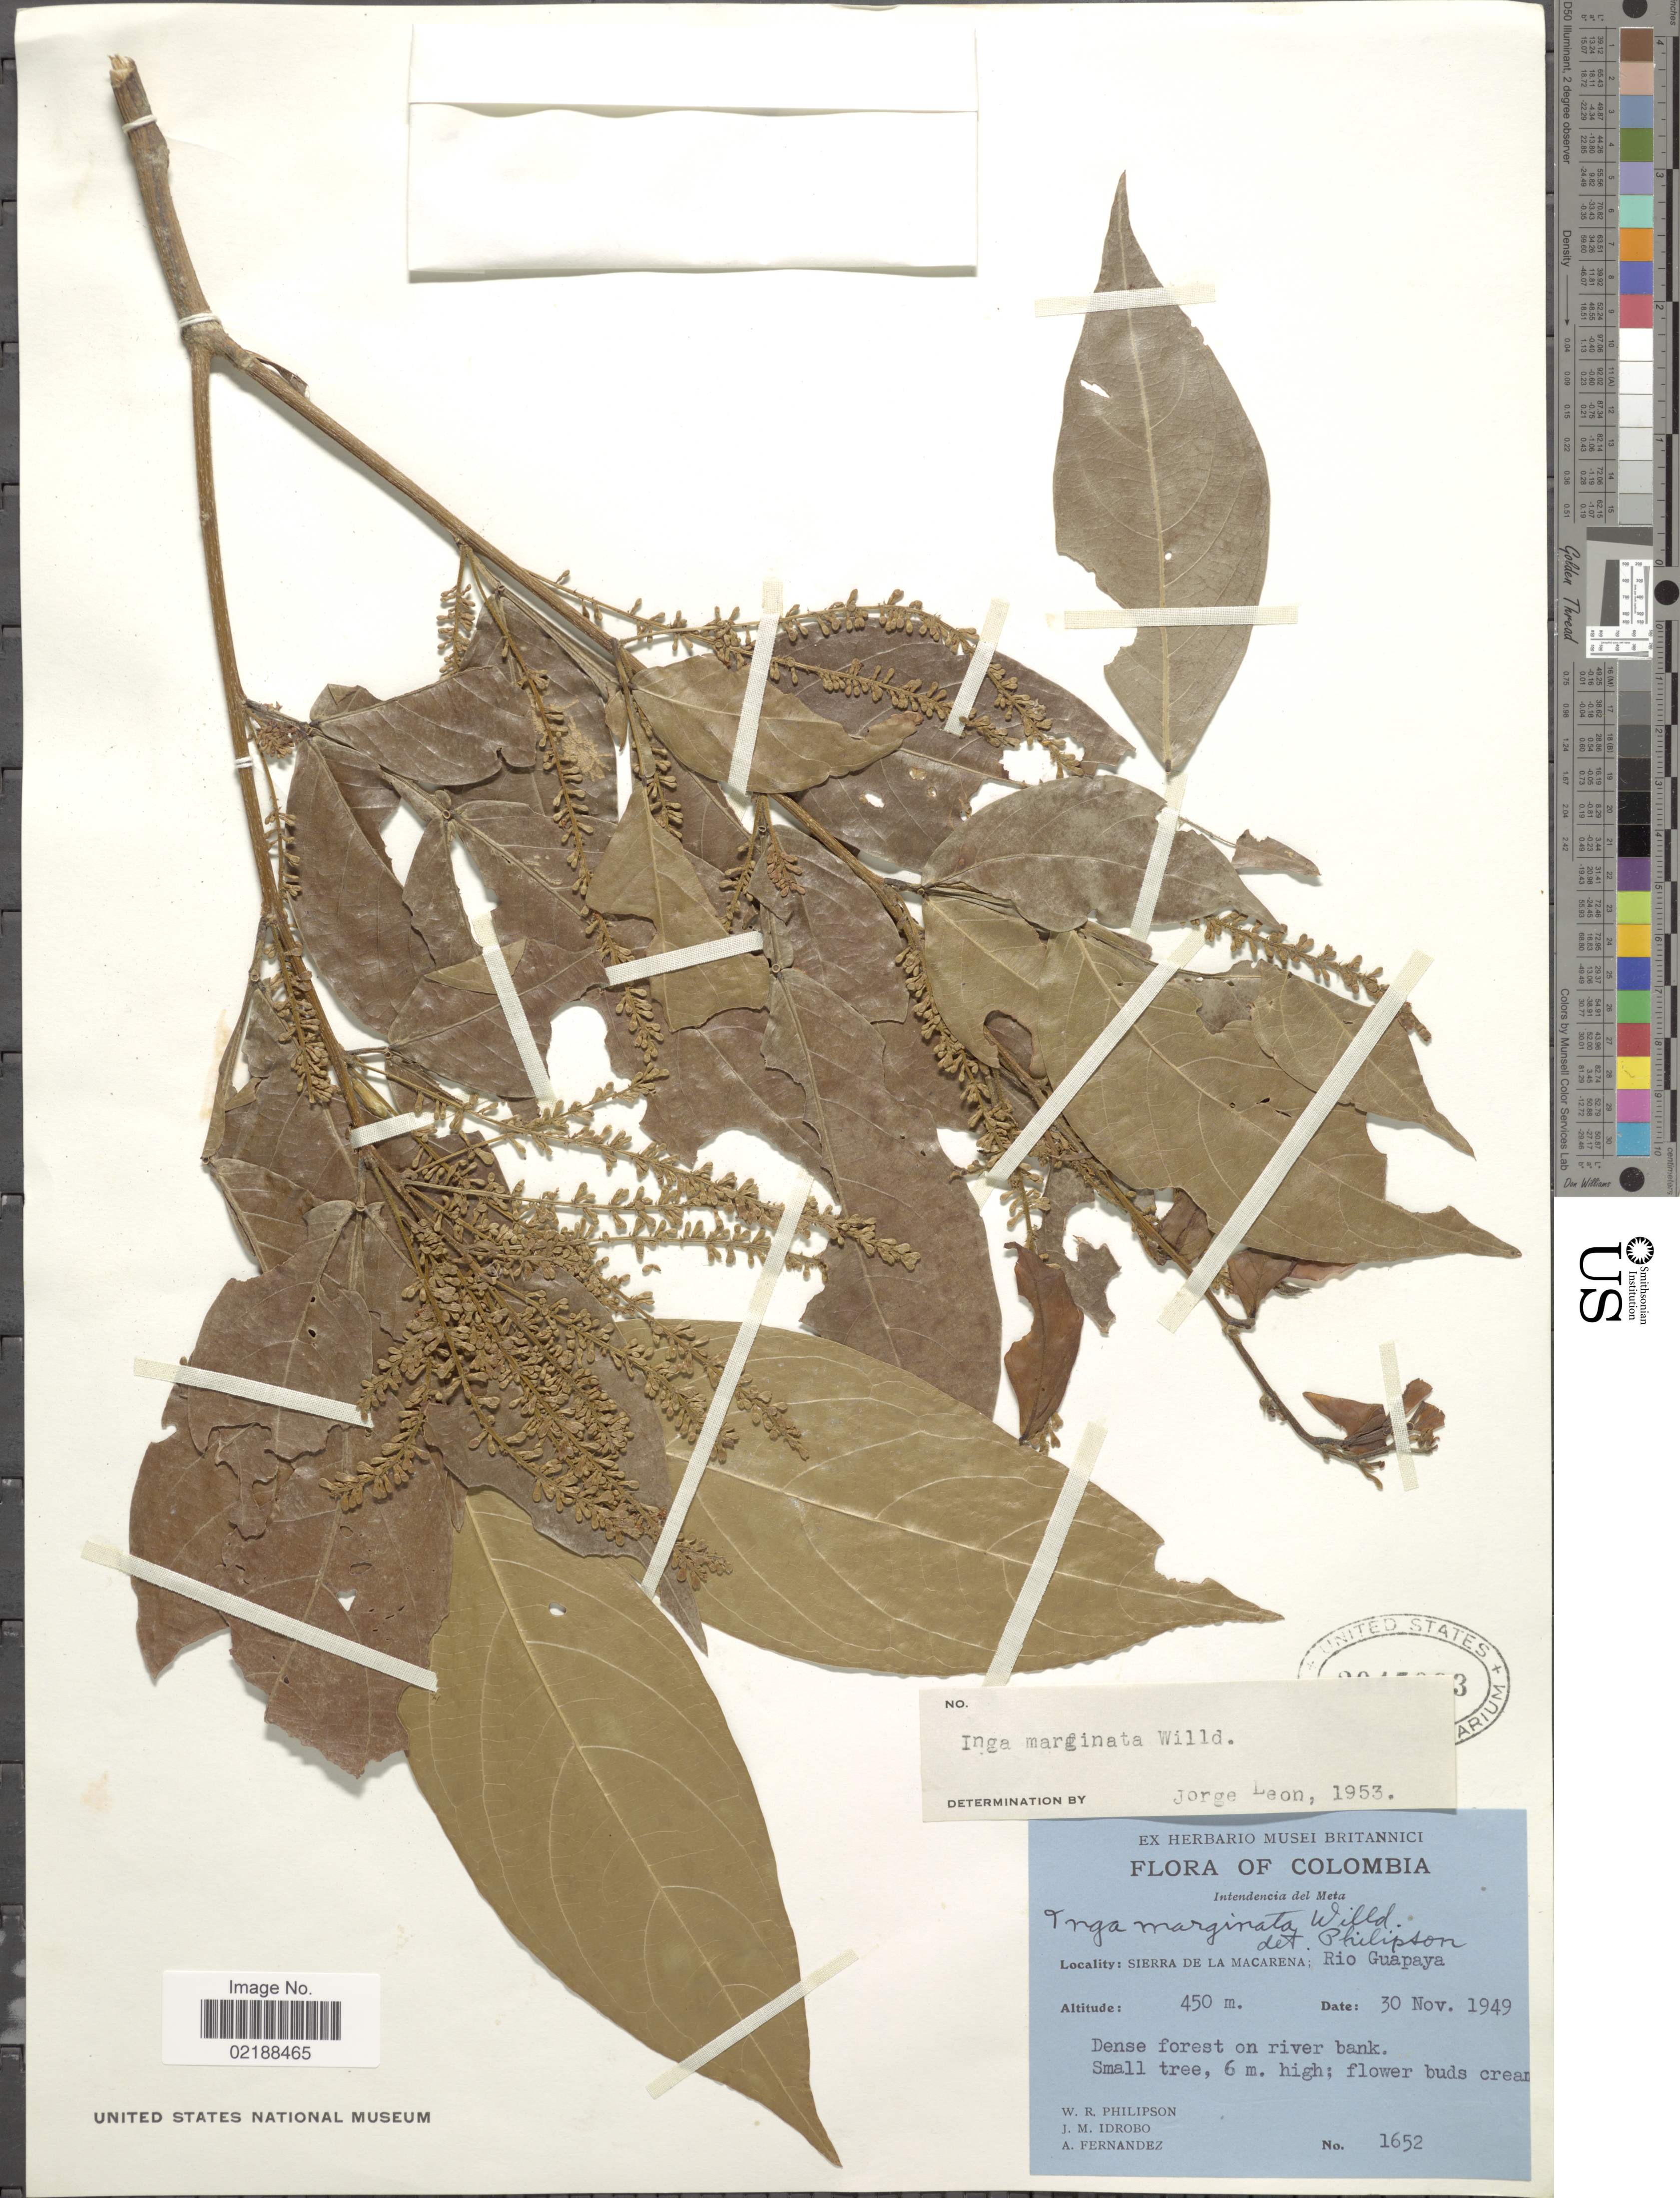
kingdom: Plantae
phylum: Tracheophyta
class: Magnoliopsida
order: Fabales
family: Fabaceae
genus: Inga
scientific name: Inga marginata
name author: Willd.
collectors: W. R. Philipson, J. M. Idrobo & A. Fernandez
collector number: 1652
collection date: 1949-11-30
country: Colombia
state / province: Meta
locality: Intendencia del Meta, Sierra de La Macarena; Rio Guapaya, Dense forest on river bank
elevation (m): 450